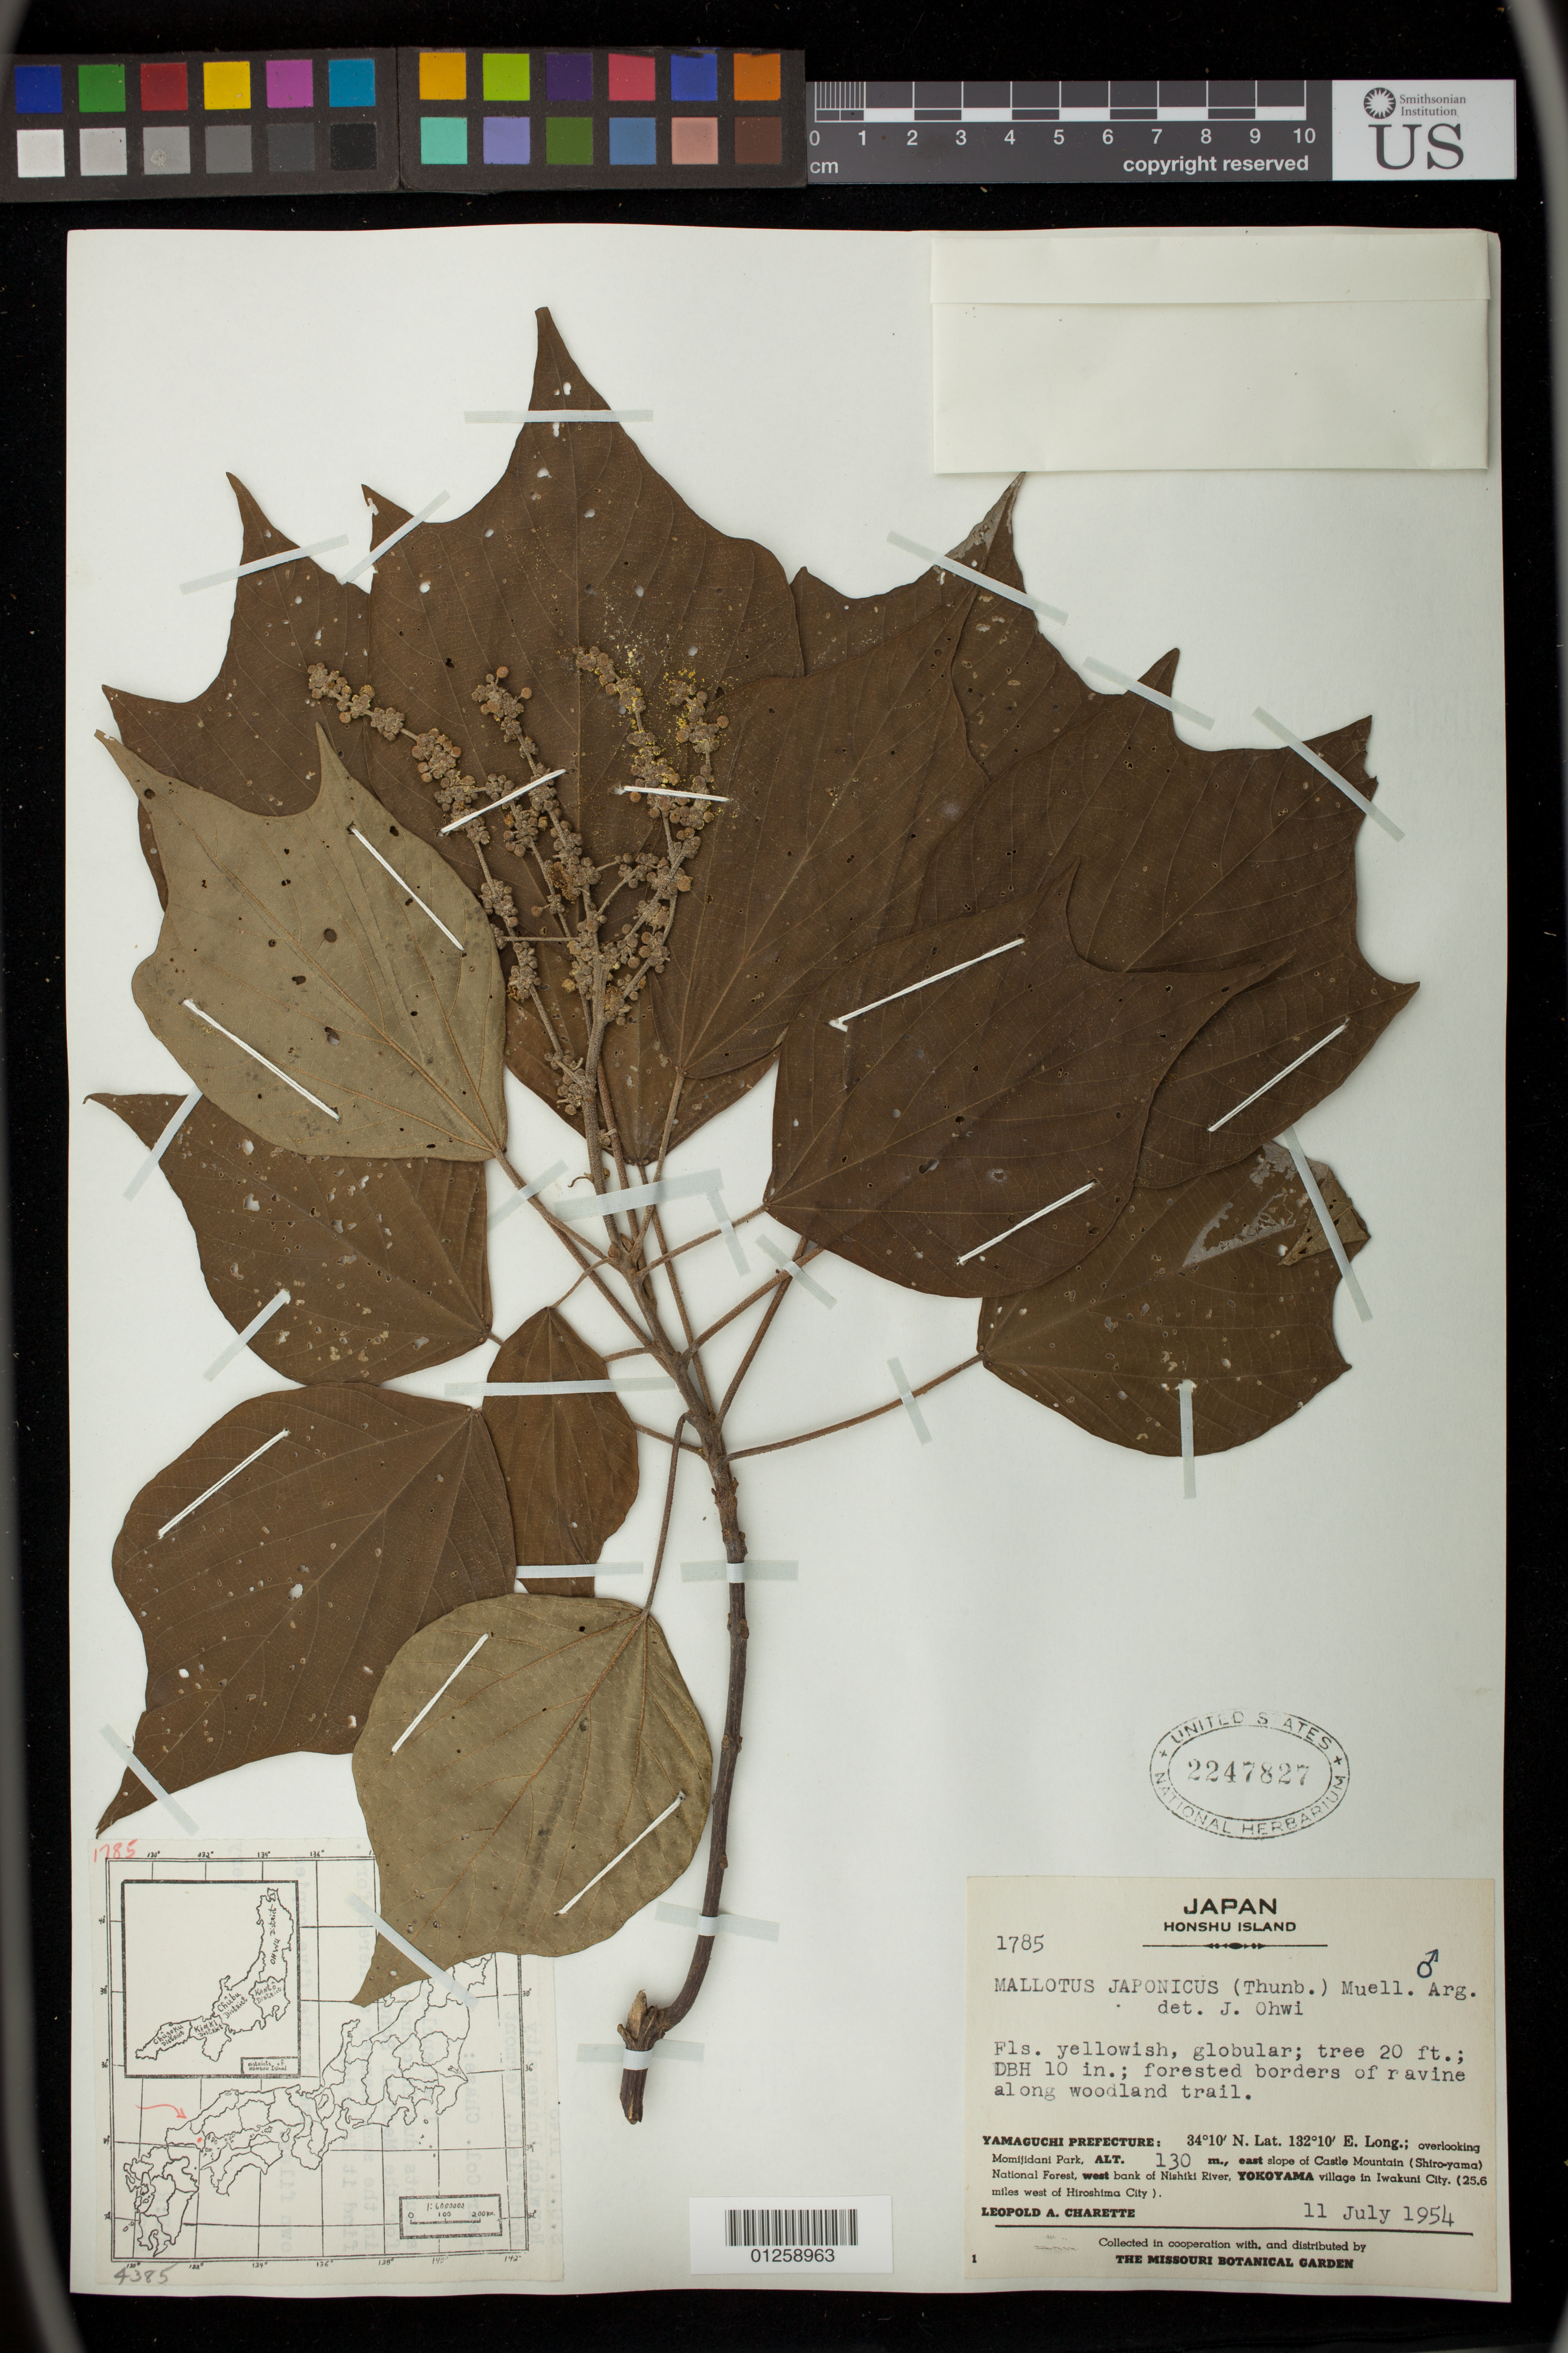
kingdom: Plantae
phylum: Tracheophyta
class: Magnoliopsida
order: Malpighiales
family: Euphorbiaceae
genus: Mallotus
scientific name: Mallotus japonicus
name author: (Spreng.) Müll. Arg.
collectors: L. A. Charette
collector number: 1785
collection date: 1954-07-11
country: Japan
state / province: Yamaguti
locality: Overlooking Momijidani Park; east slope of Castle Mountain (Shiro-yama) National Forest, west bank of Nishiki River, Yokoyama village in Iwakuni City (25.6 miles west of Hiroshima City).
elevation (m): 130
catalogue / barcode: US 2247827